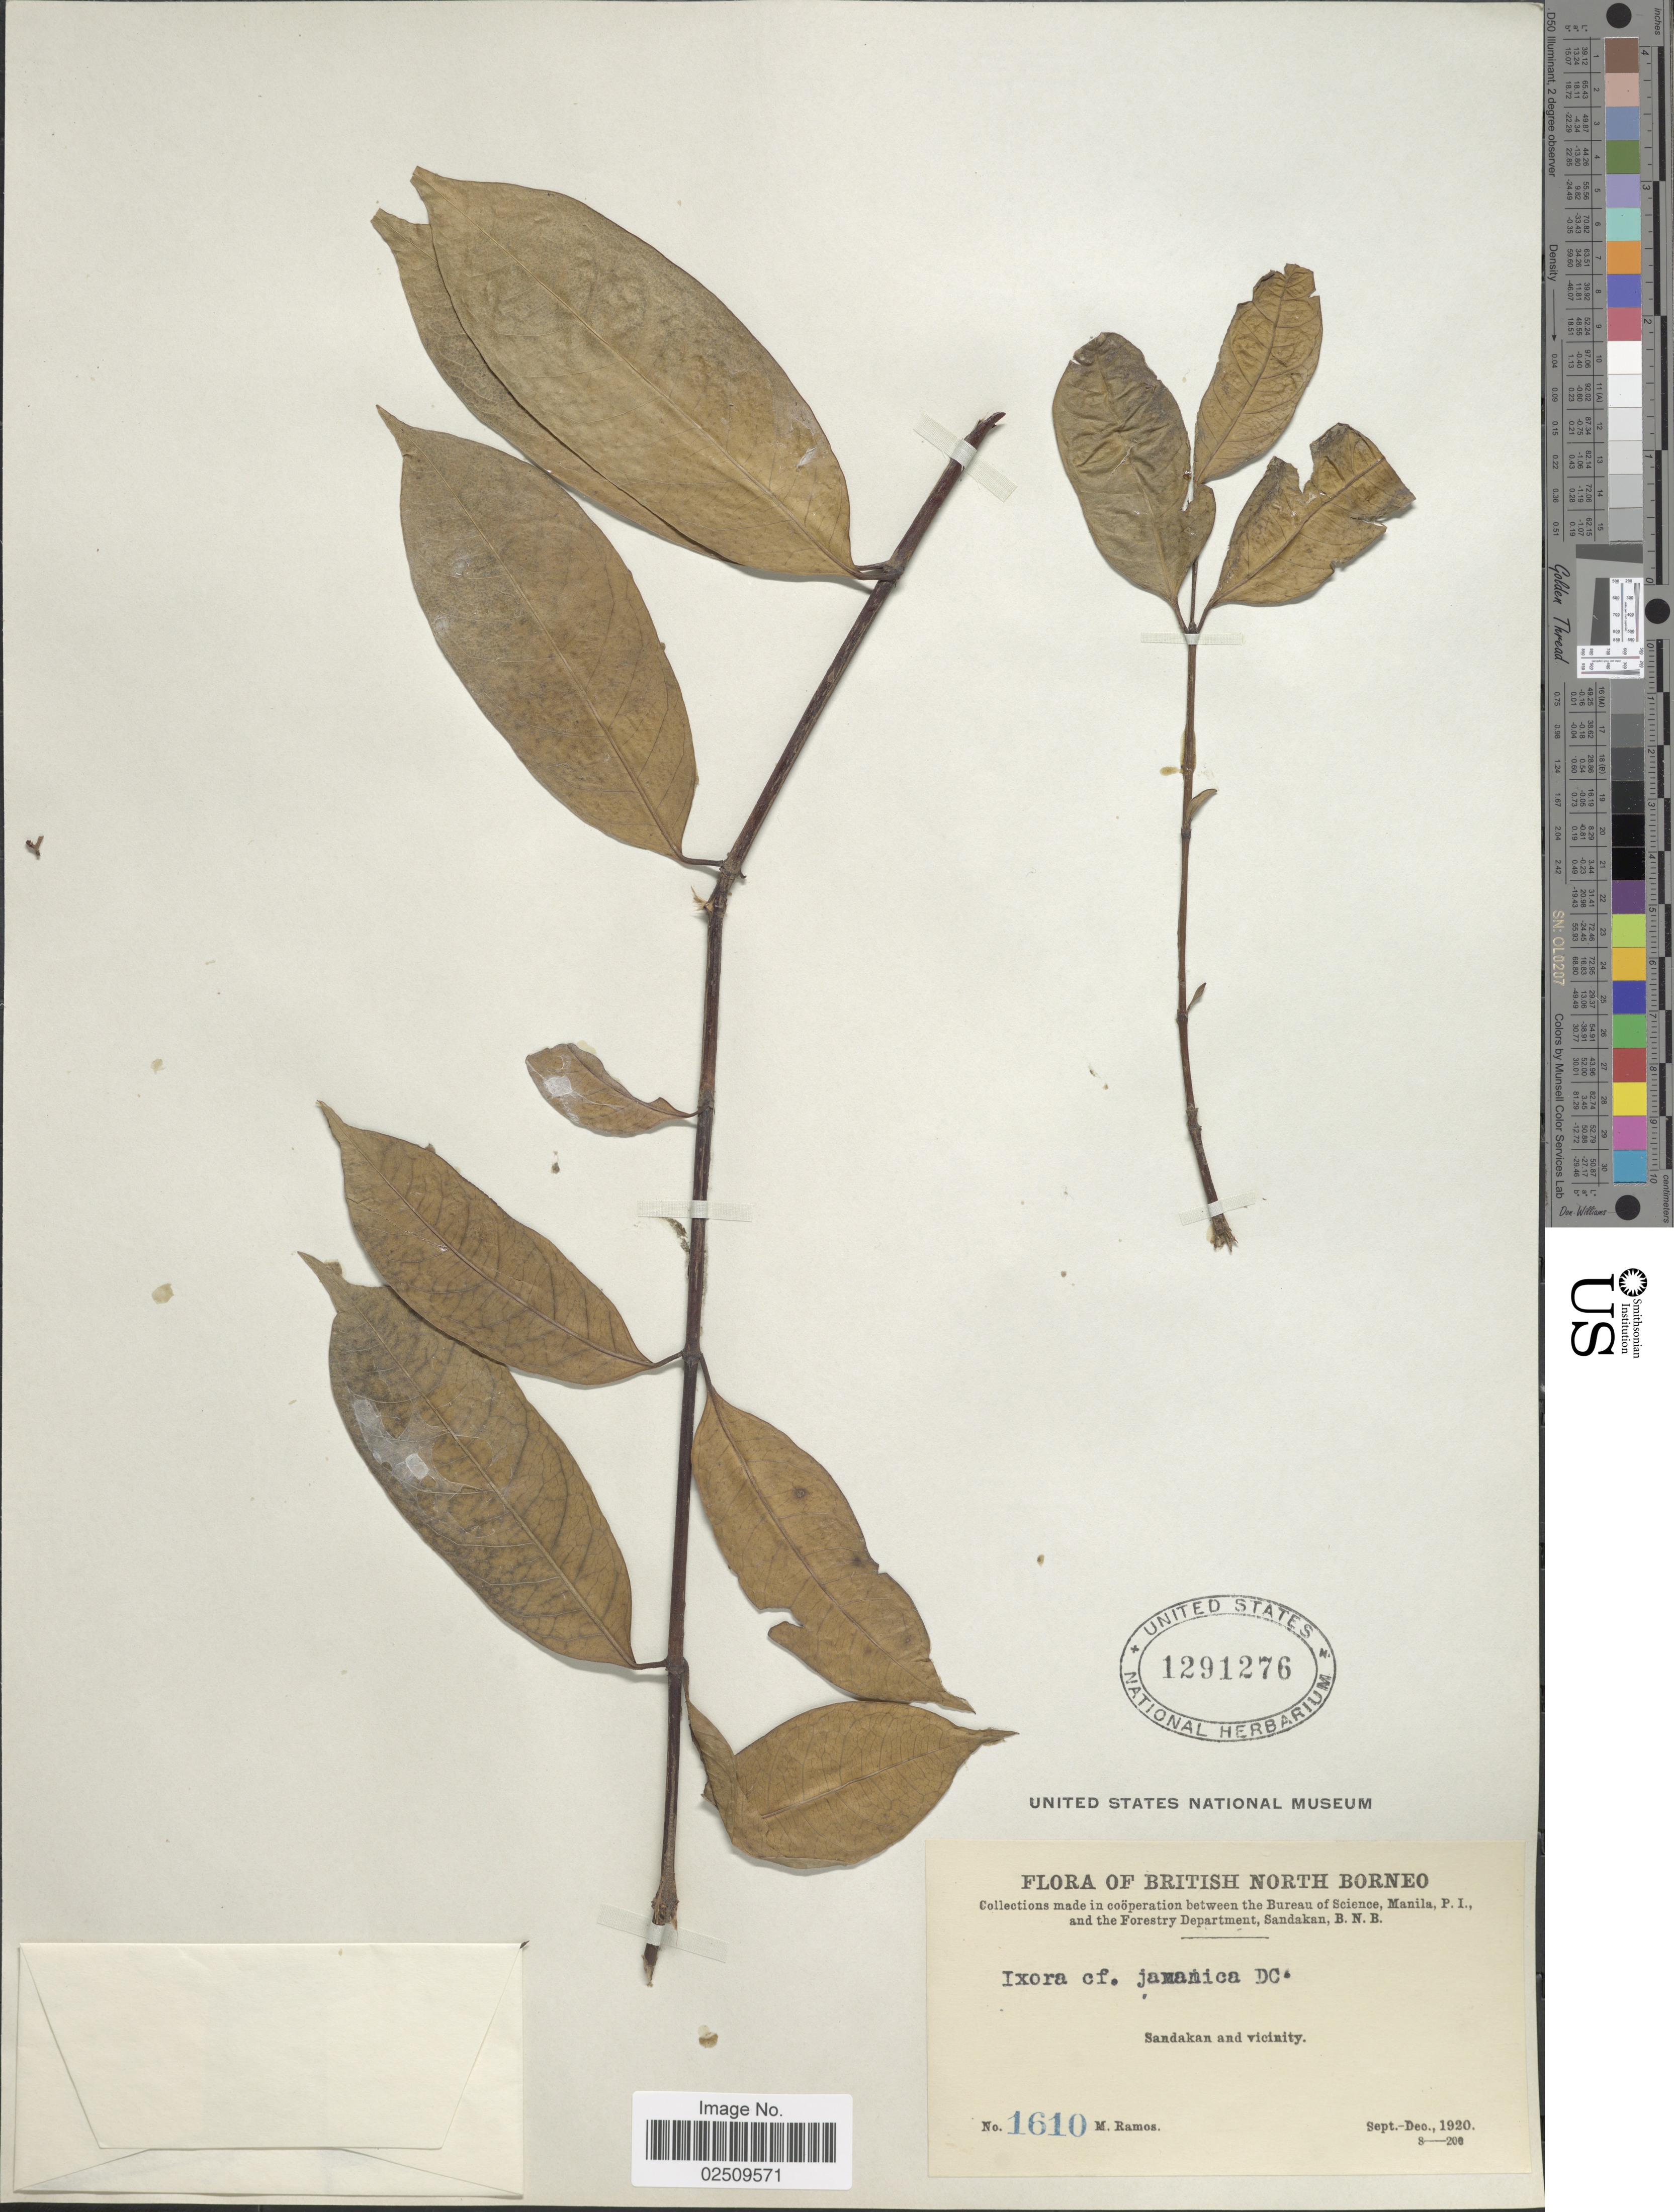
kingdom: Plantae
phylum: Tracheophyta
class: Magnoliopsida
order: Gentianales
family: Rubiaceae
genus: Ixora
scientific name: Ixora javanica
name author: DC.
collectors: M. Ramos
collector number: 1610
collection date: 1920-09/1920-12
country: Malaysia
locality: British North Borneo, Sandakan and vicinity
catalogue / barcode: US 1291276